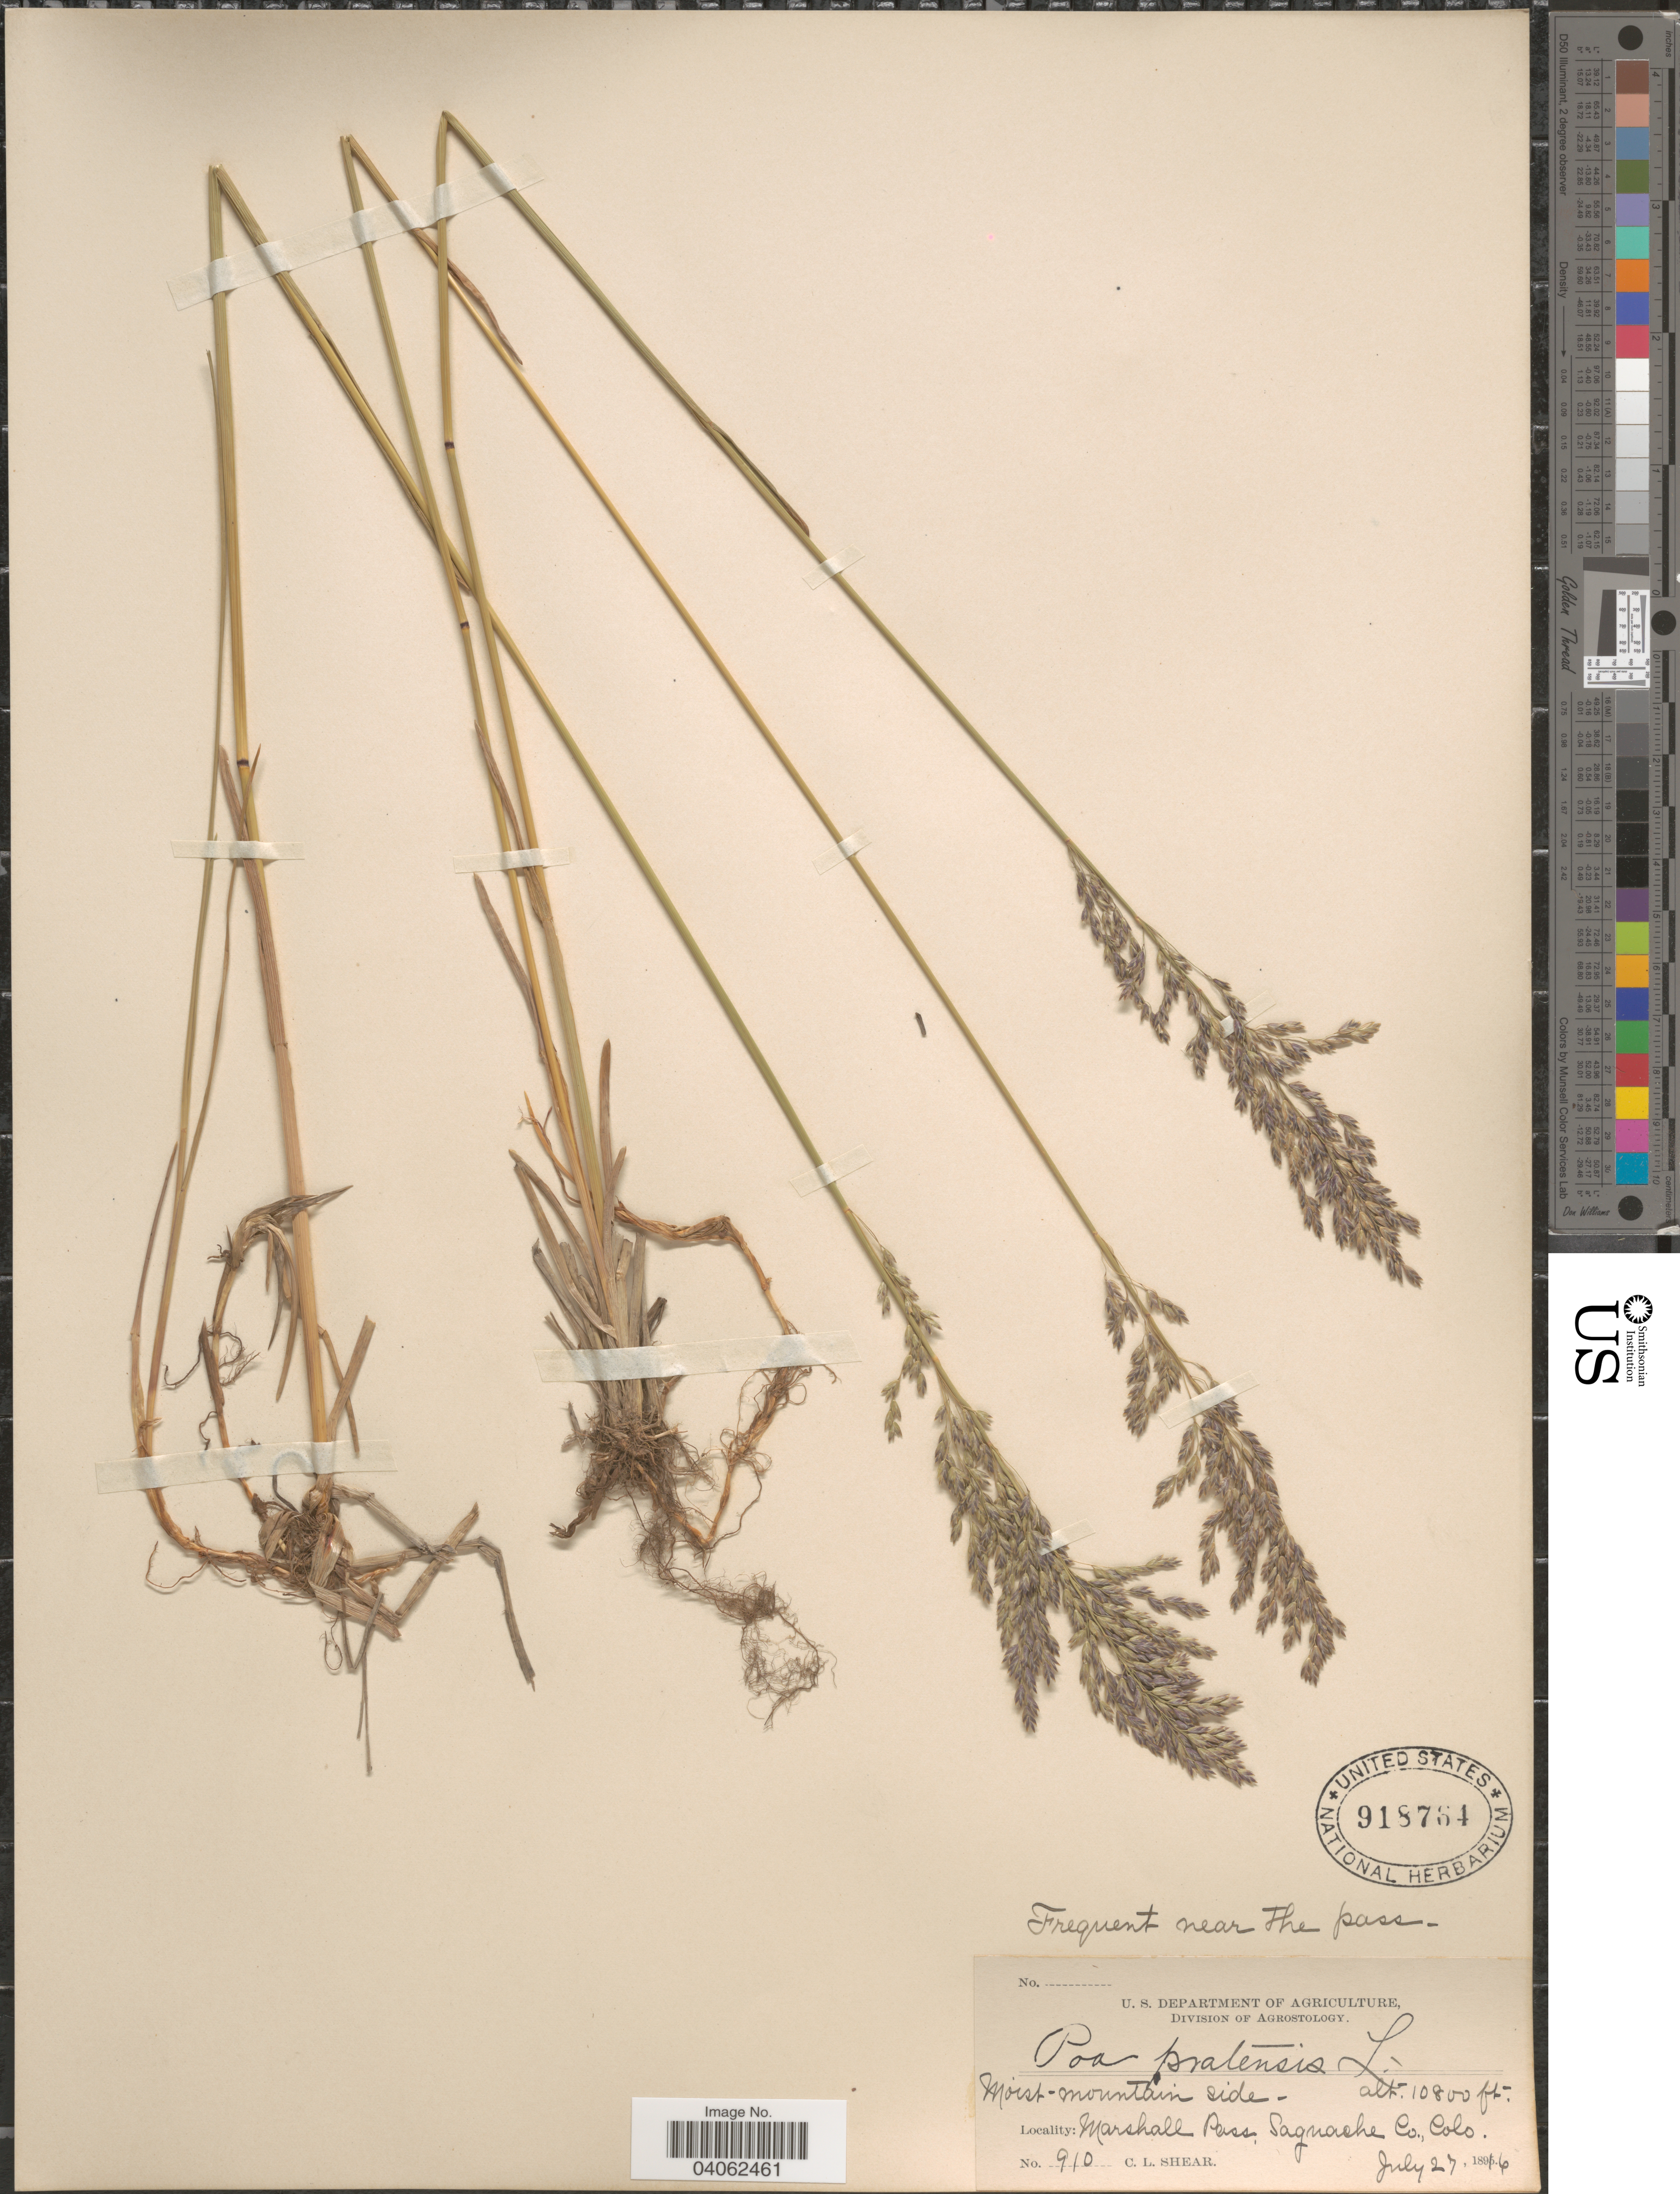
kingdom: Plantae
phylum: Tracheophyta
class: Liliopsida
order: Poales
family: Poaceae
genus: Poa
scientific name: Poa pratensis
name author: L.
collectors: C. L. Shear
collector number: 910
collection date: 1896-07-27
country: United States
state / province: Colorado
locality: Marshall Pass, Saguache Co.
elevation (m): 3292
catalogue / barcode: US 918764